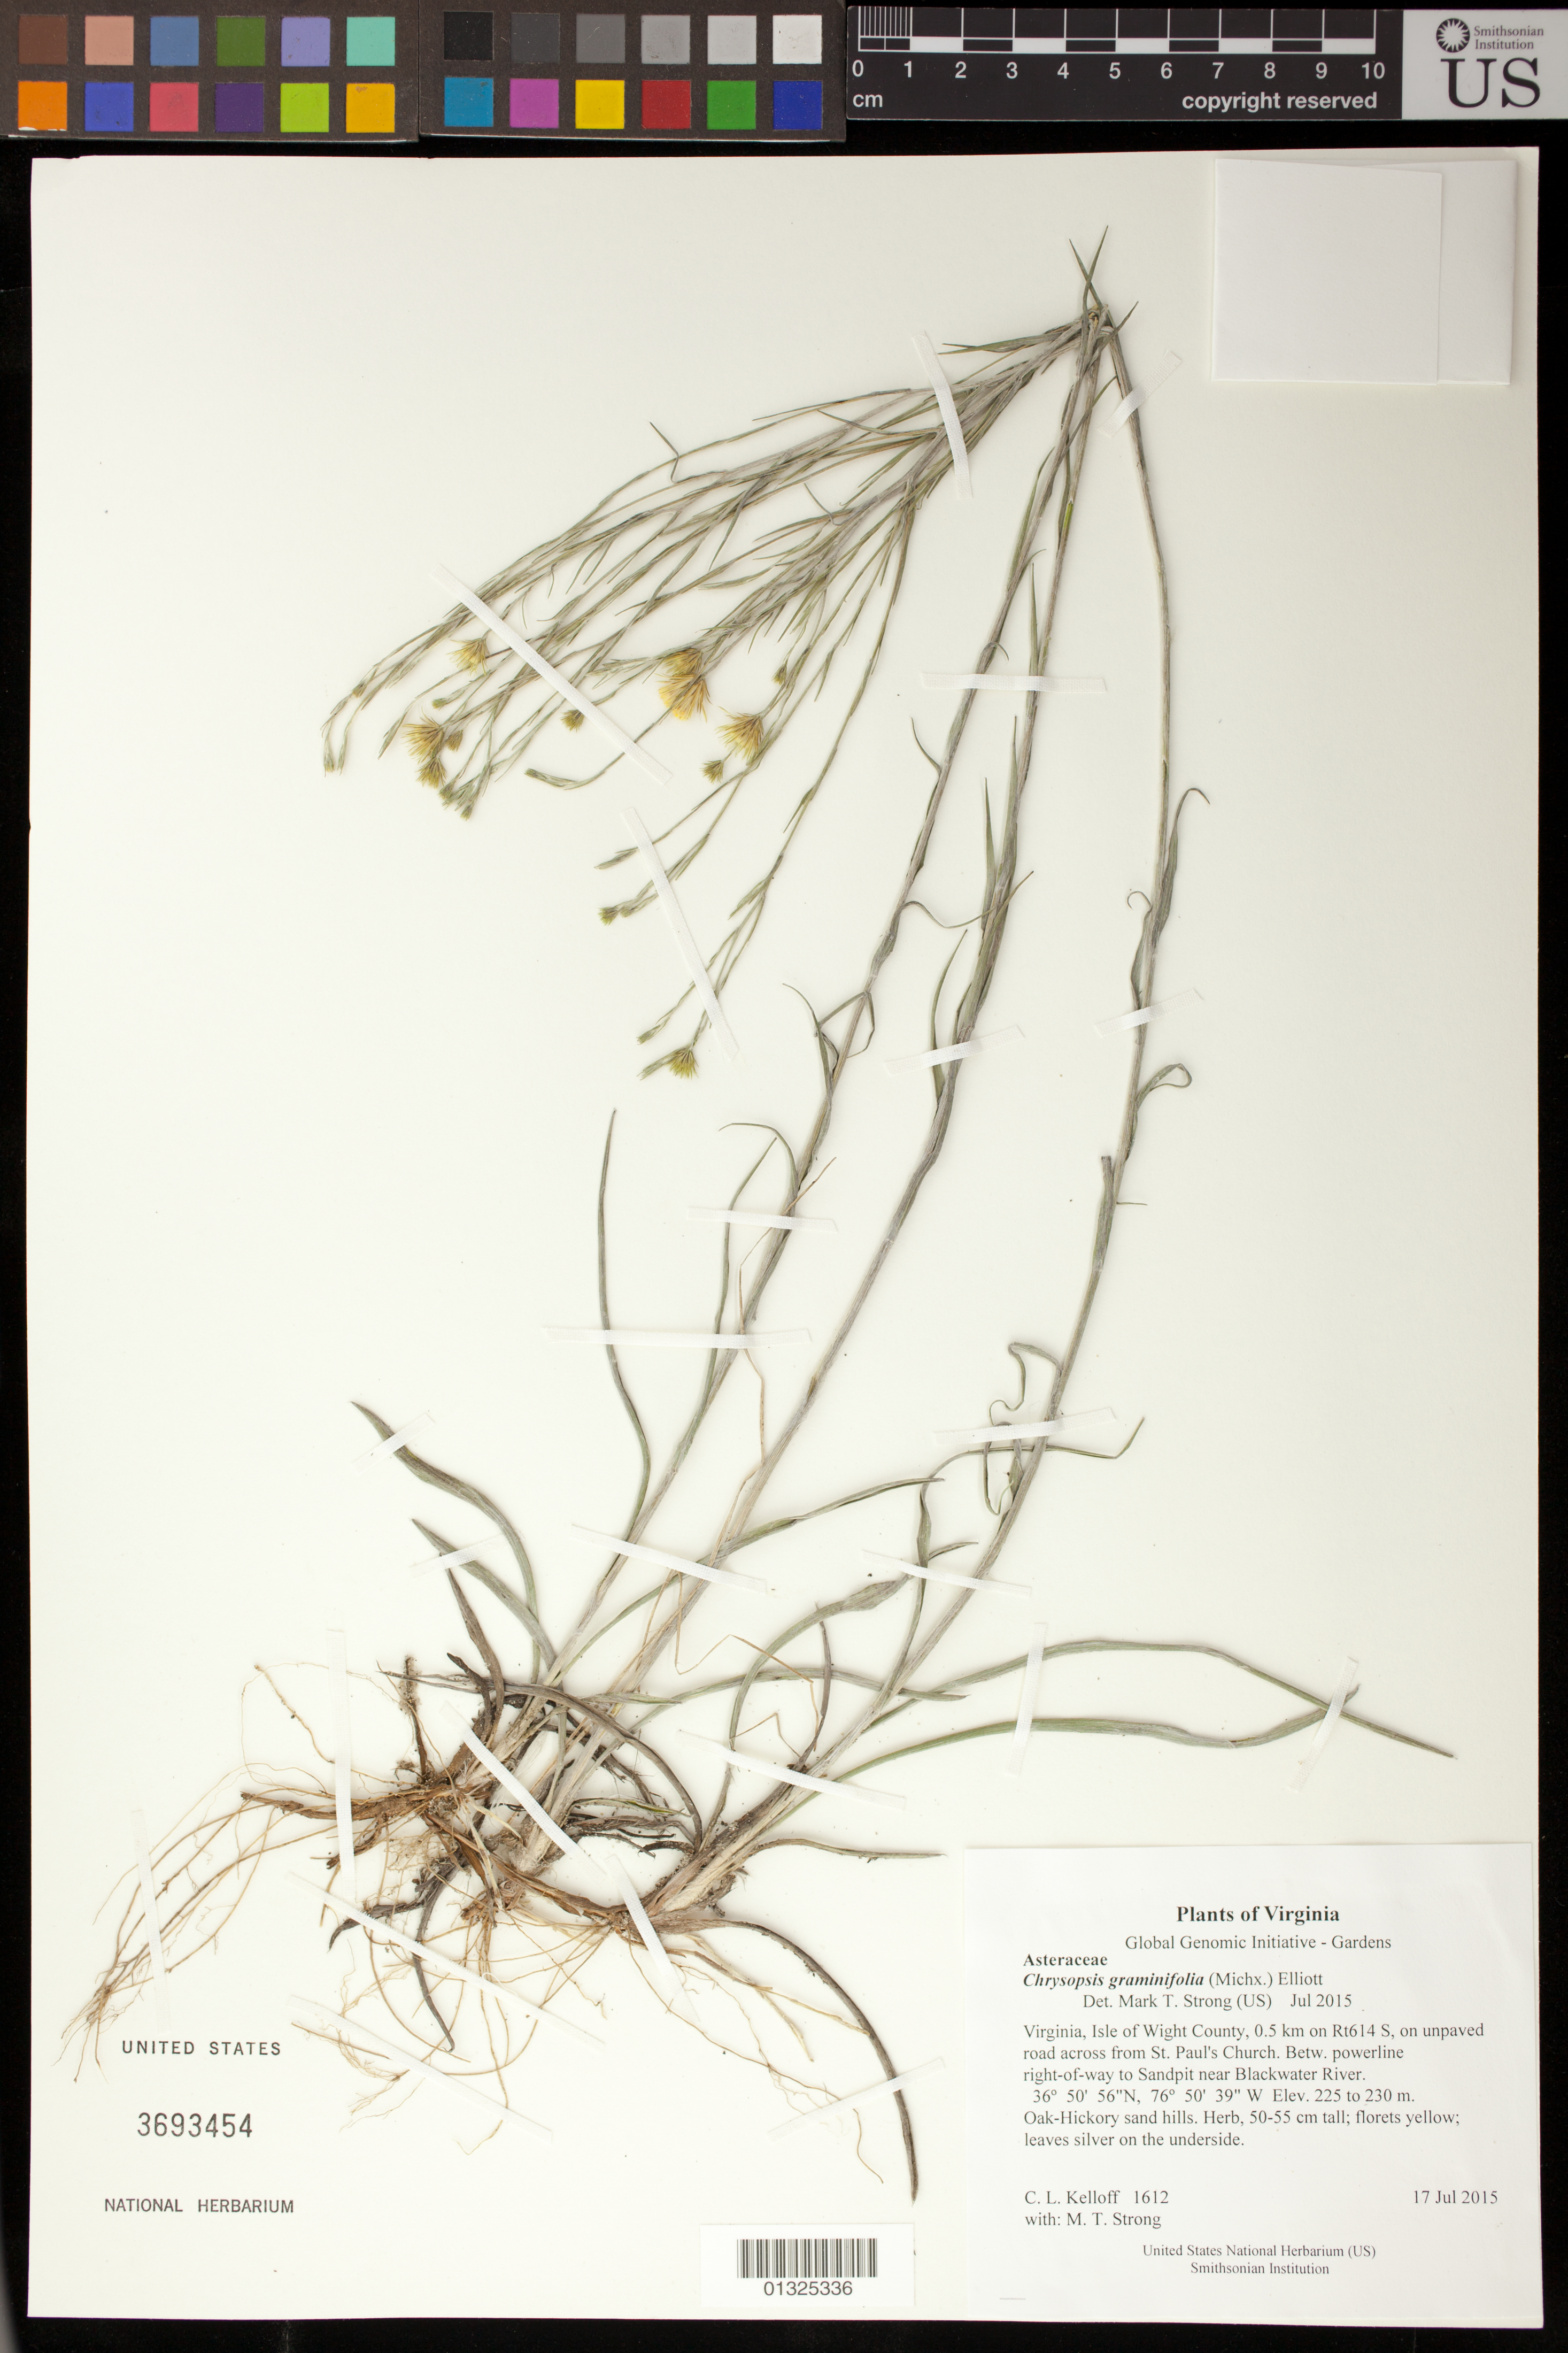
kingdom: Plantae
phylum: Tracheophyta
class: Magnoliopsida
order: Asterales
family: Asteraceae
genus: Pityopsis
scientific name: Pityopsis graminifolia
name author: (Michx.) Nutt.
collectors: C. L. Kelloff & M. T. Strong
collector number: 1612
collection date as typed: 17 Jul 2015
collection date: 2015-07-17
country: United States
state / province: Virginia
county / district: Isle of Wight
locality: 0.5 km on Rt614 S, on unpaved road across from St. Paul's Church. Betw. powerline right-of-way to Sandpit near Blackwater River.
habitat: Oak-Hickory sand hills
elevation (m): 225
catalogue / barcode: US 3693454